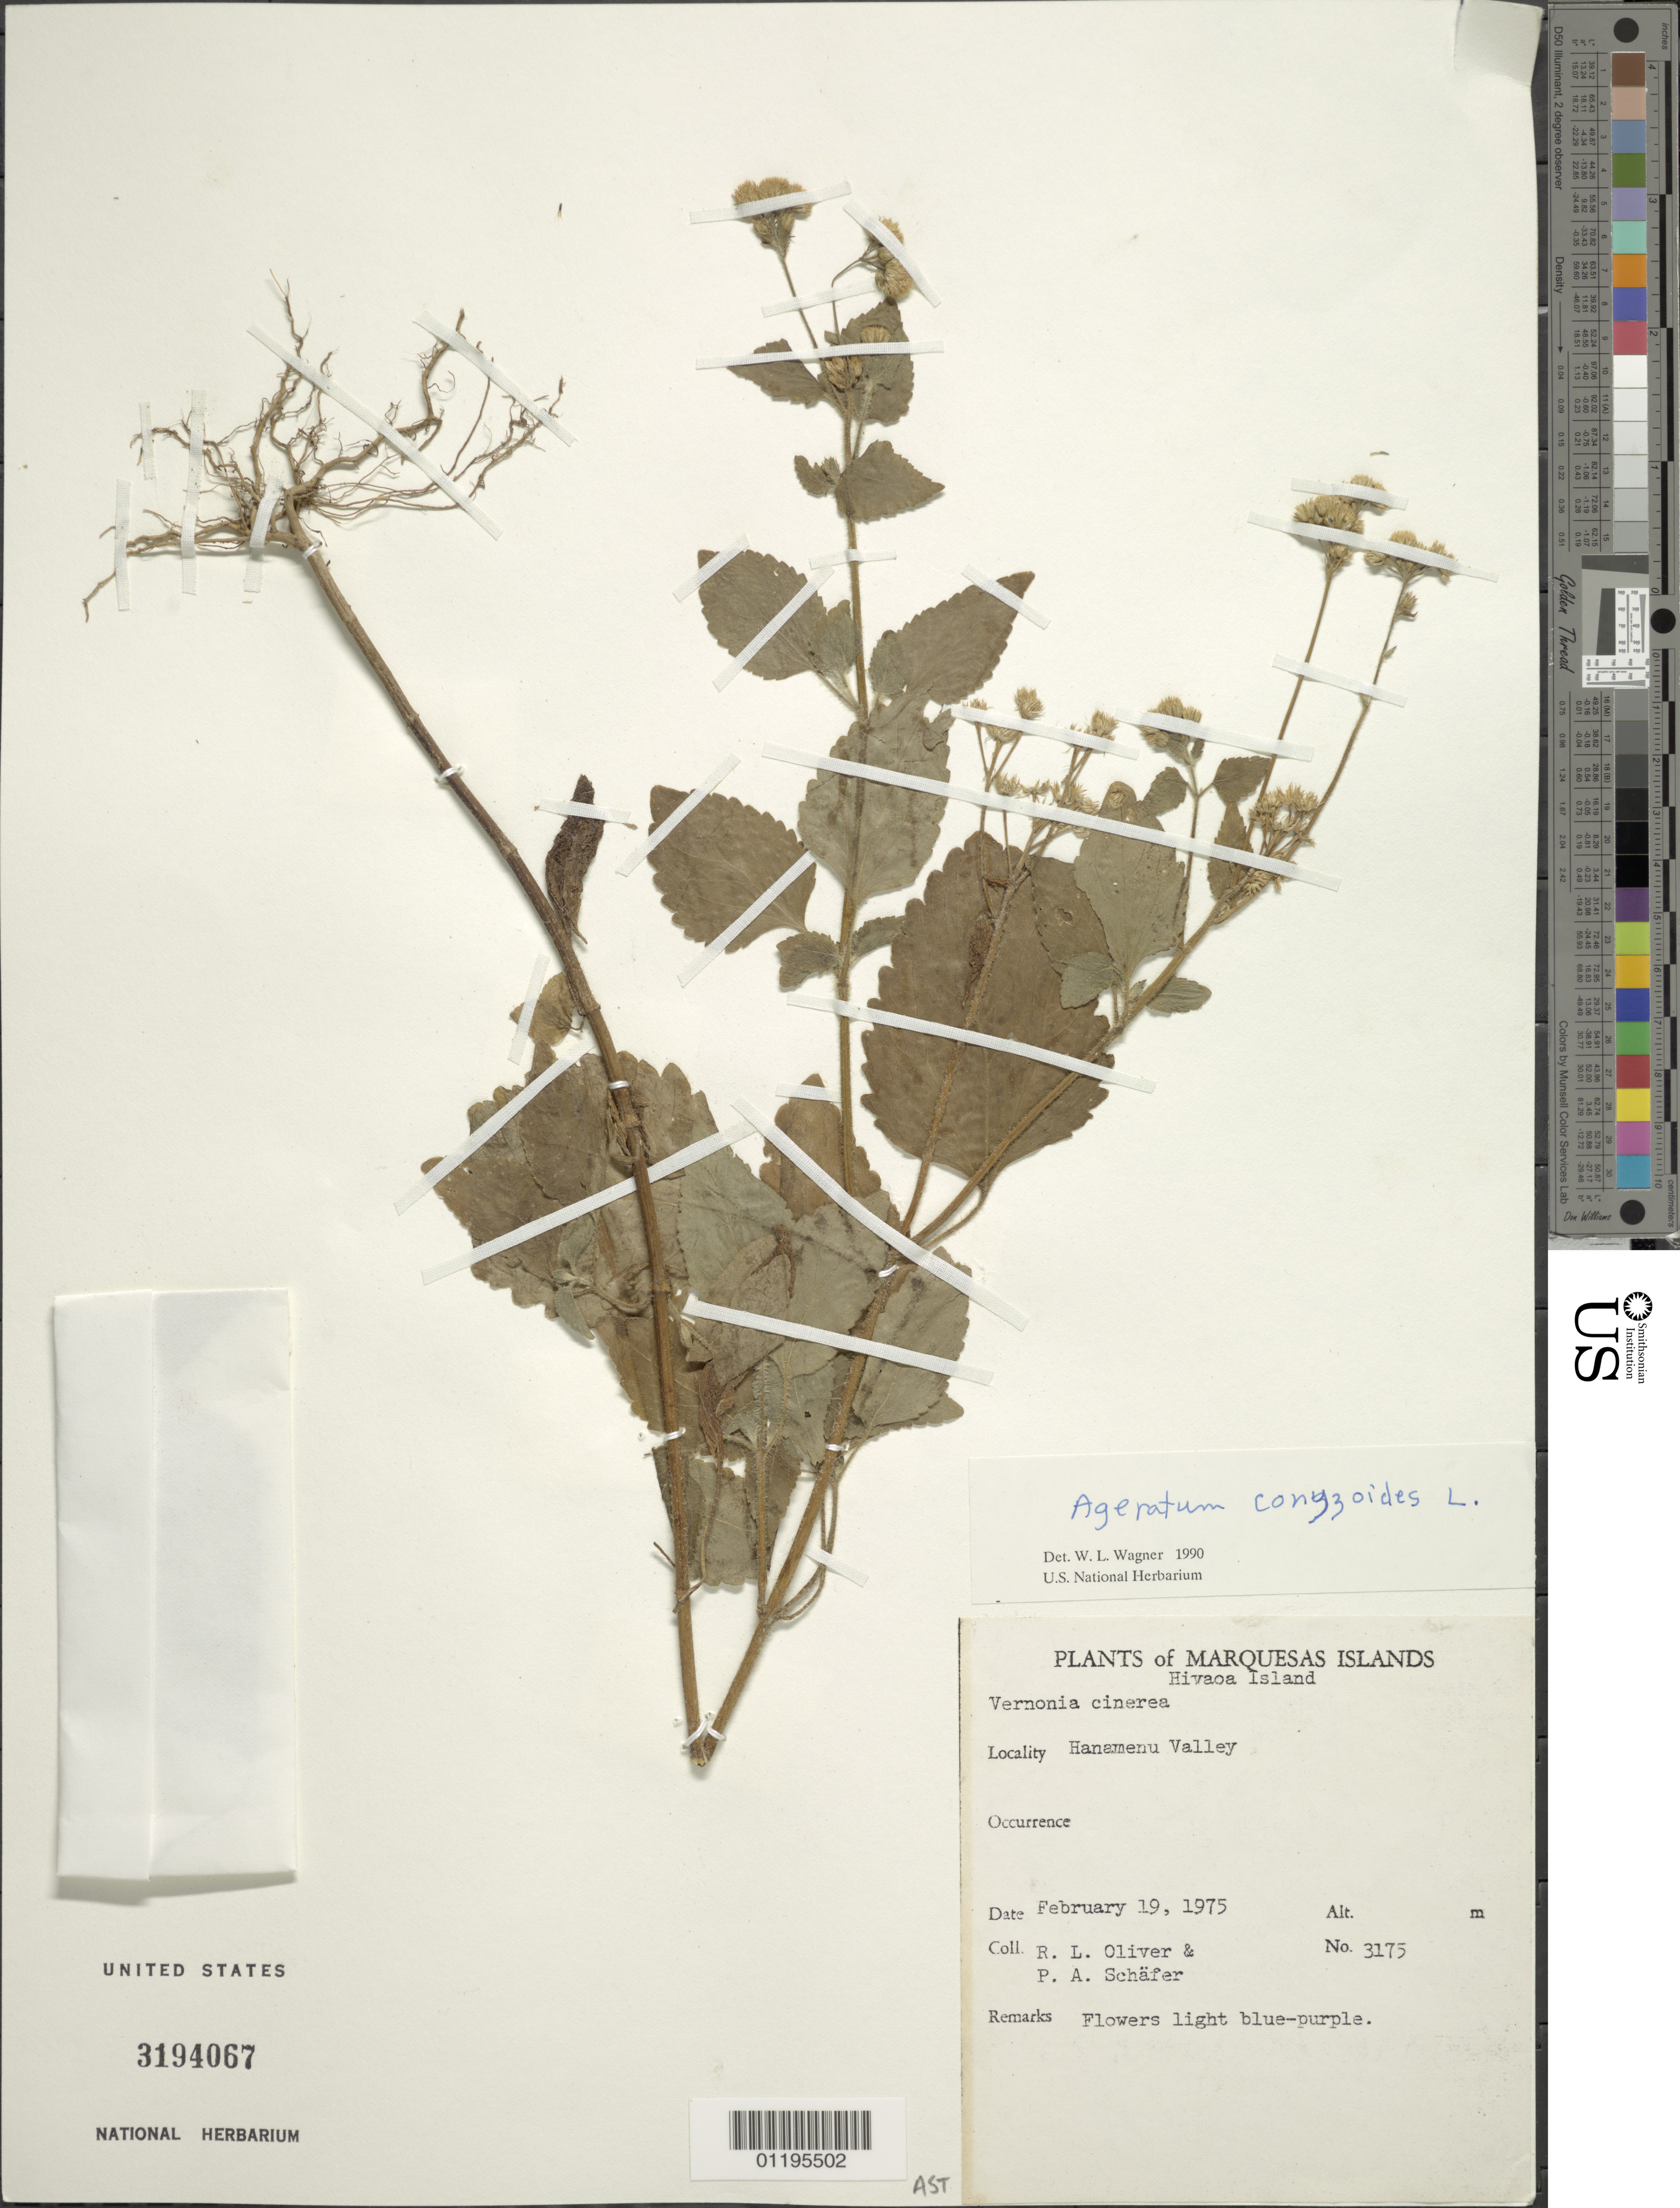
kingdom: Plantae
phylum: Tracheophyta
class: Magnoliopsida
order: Asterales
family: Asteraceae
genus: Ageratum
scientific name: Ageratum conyzoides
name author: L.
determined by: Wagner, W. L., (BOT), Smithsonian Institution - National Museum of Natural History (UNITED STATES)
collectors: R. L. Oliver & P. A. Schäfer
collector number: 3175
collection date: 1975-02-19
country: French Polynesia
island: Hiva Oa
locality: Hanamenu Valley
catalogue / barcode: US 3194067